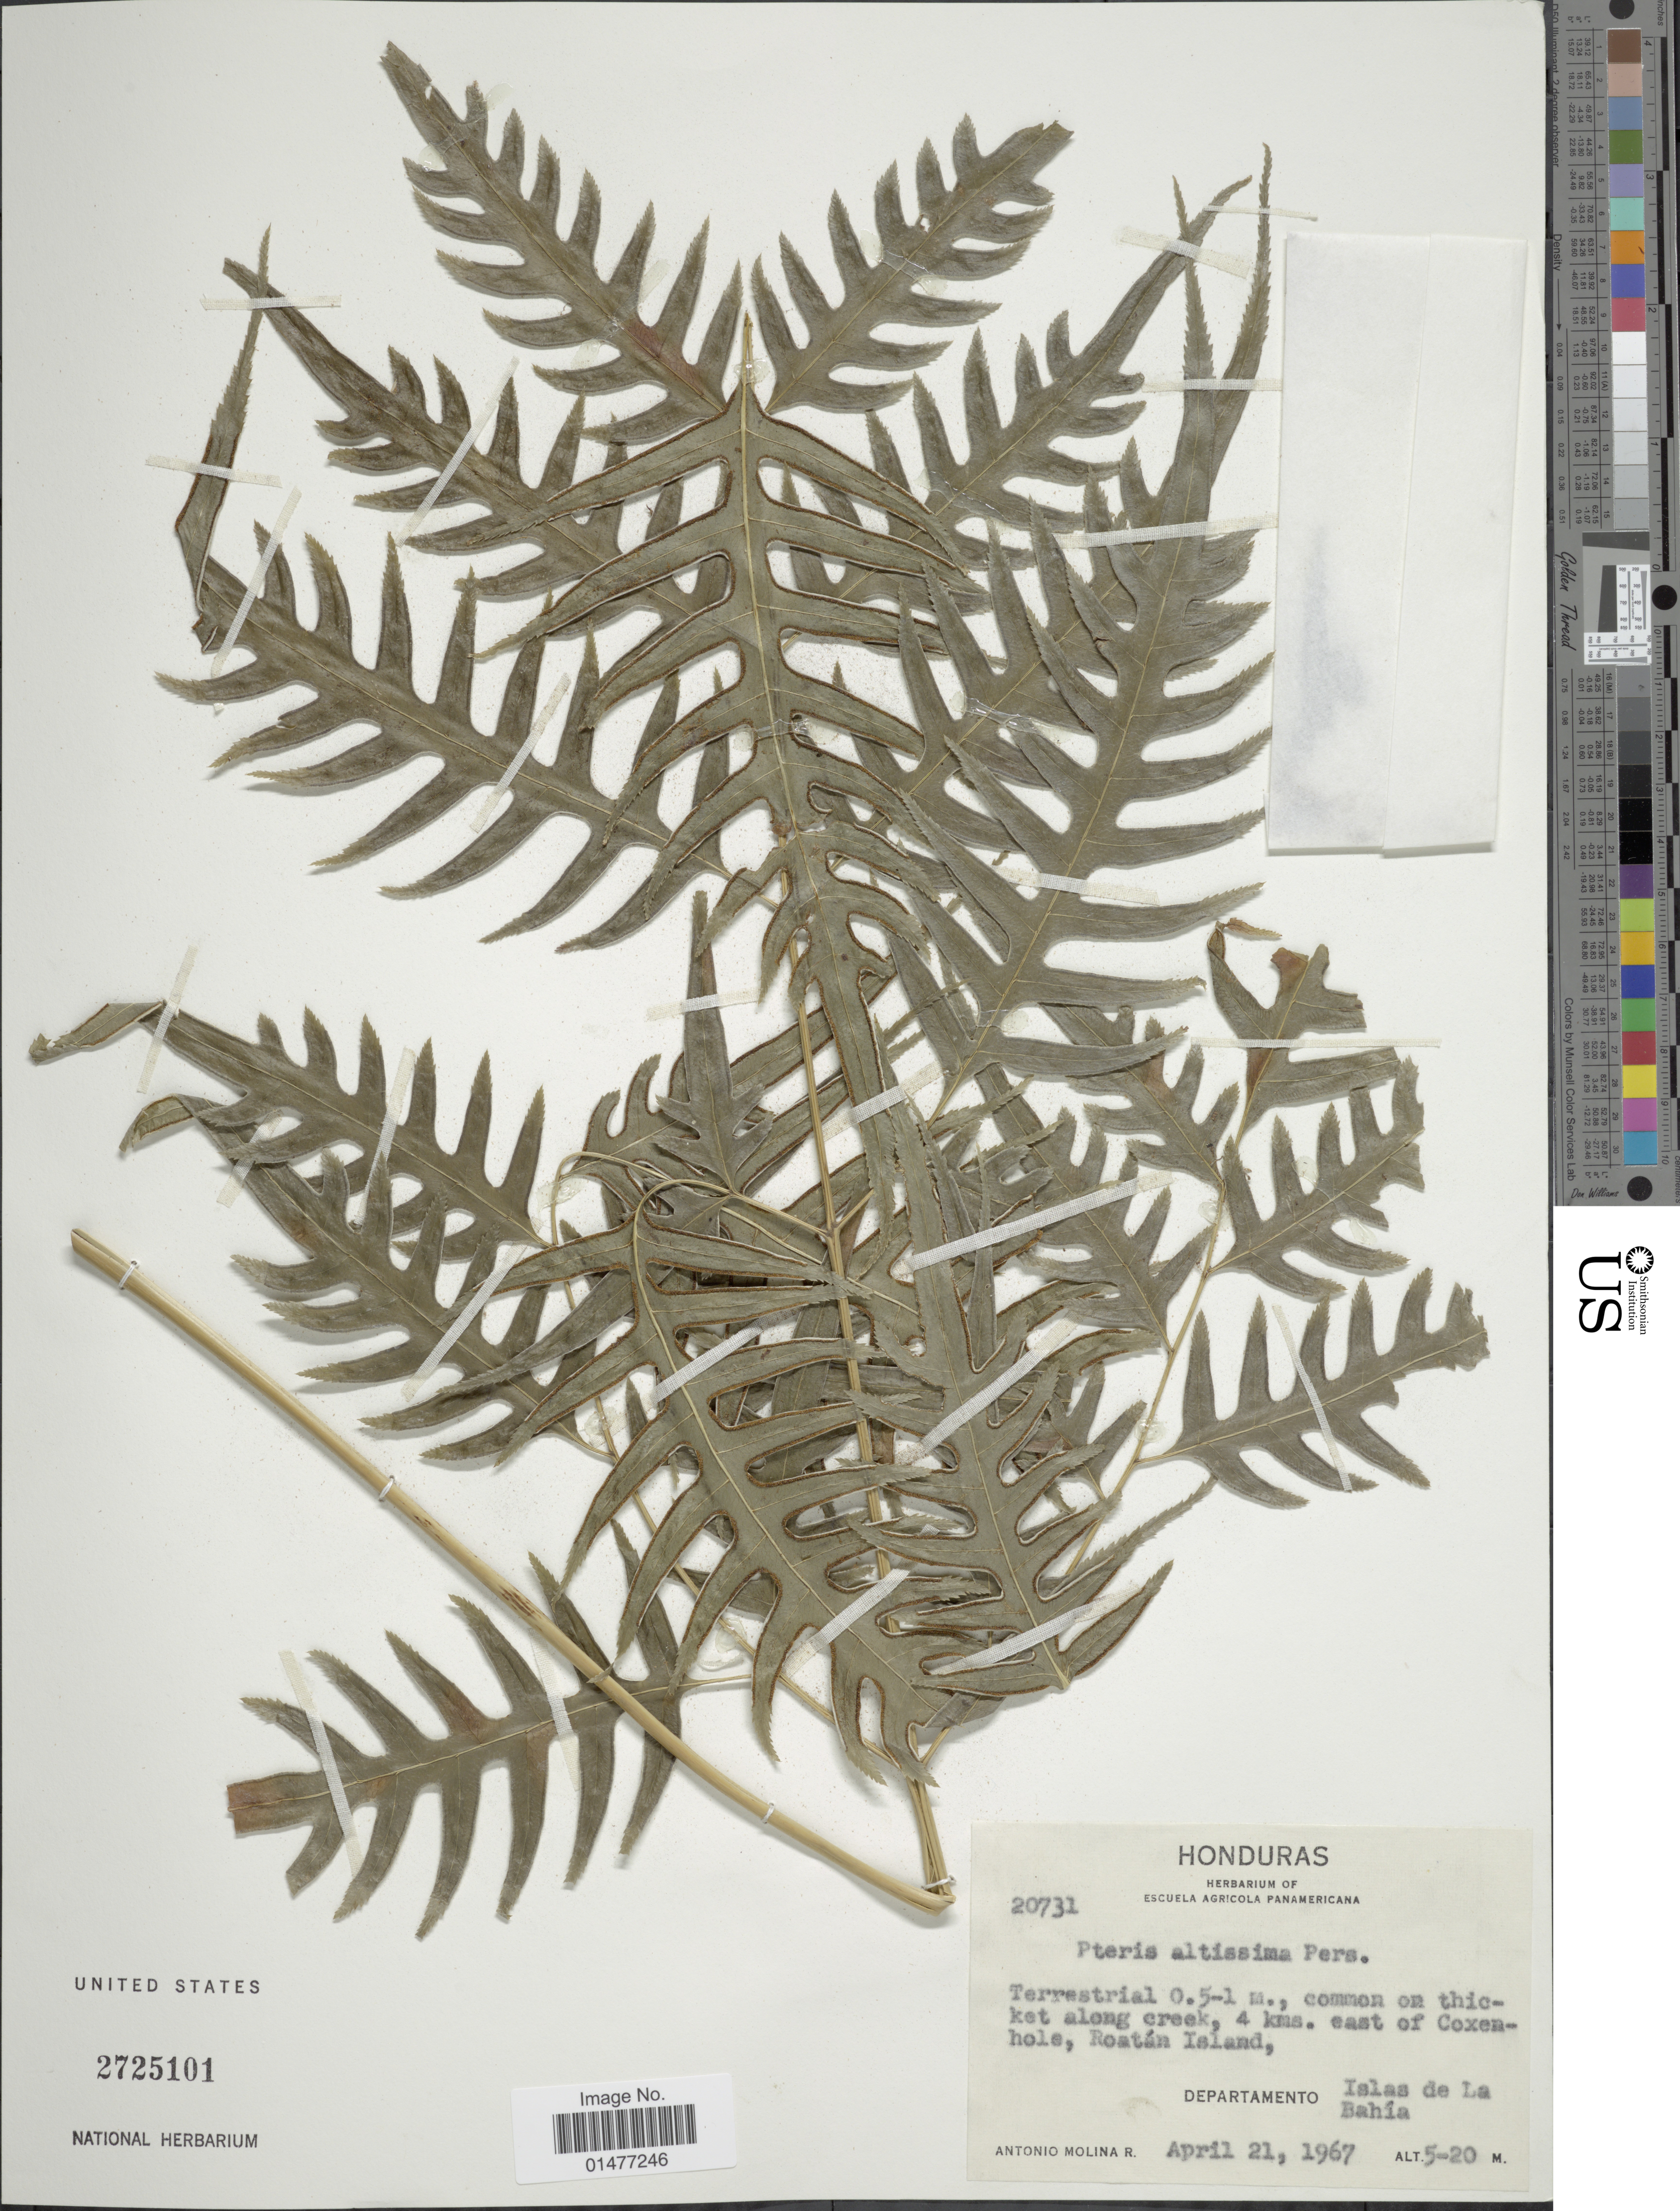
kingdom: Plantae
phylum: Tracheophyta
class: Polypodiopsida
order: Polypodiales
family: Pteridaceae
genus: Pteris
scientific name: Pteris altissima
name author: Poir.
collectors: A. R. Molina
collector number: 20731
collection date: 1967-04-21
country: Honduras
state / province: Islas de la Bahía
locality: Terrestrial 0.5-1 m., common on thicket along creek, 4 kms. east of Coxenhole, Roatan Island, Departamento Islas de La Bahia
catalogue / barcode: US 2725101